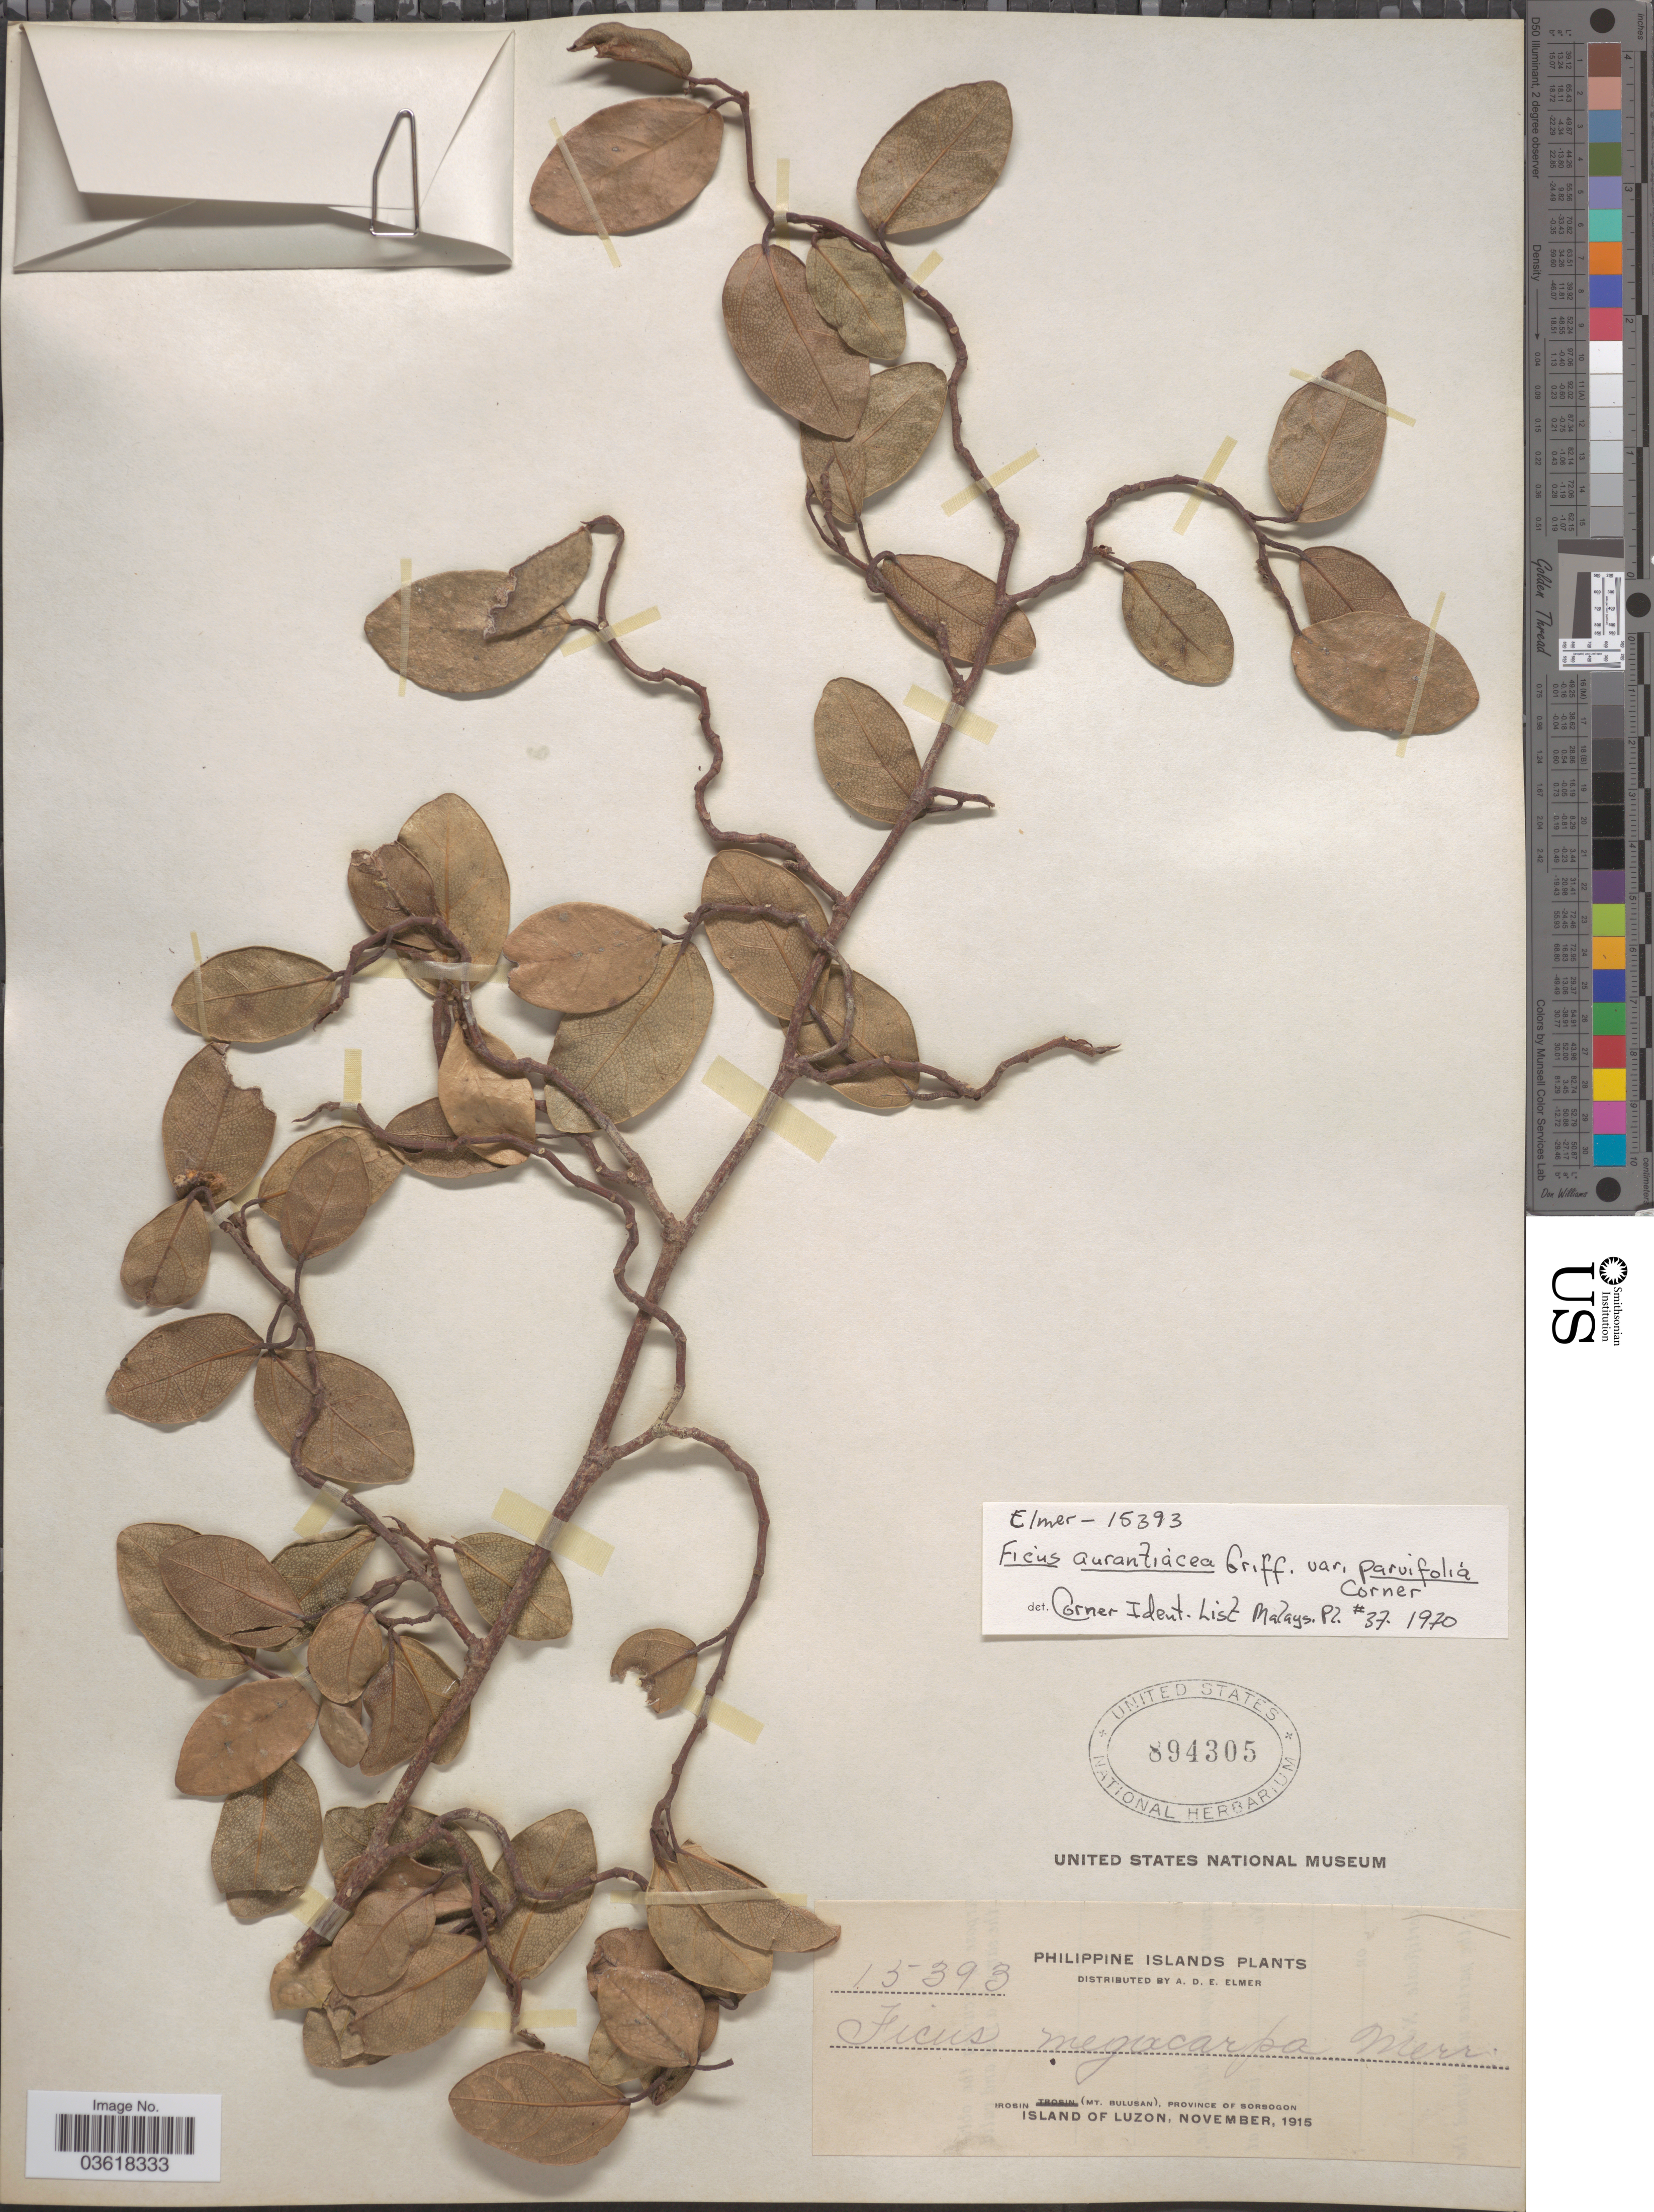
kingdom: Plantae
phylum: Tracheophyta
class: Magnoliopsida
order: Rosales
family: Moraceae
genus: Ficus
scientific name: Ficus aurantiacea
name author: Griff.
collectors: A. D. E. Elmer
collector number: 15393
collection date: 1915-11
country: Philippines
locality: Irosin (Mt. Bulusan), Province of Sorsogon, Island of Luzon.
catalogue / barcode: US 894305